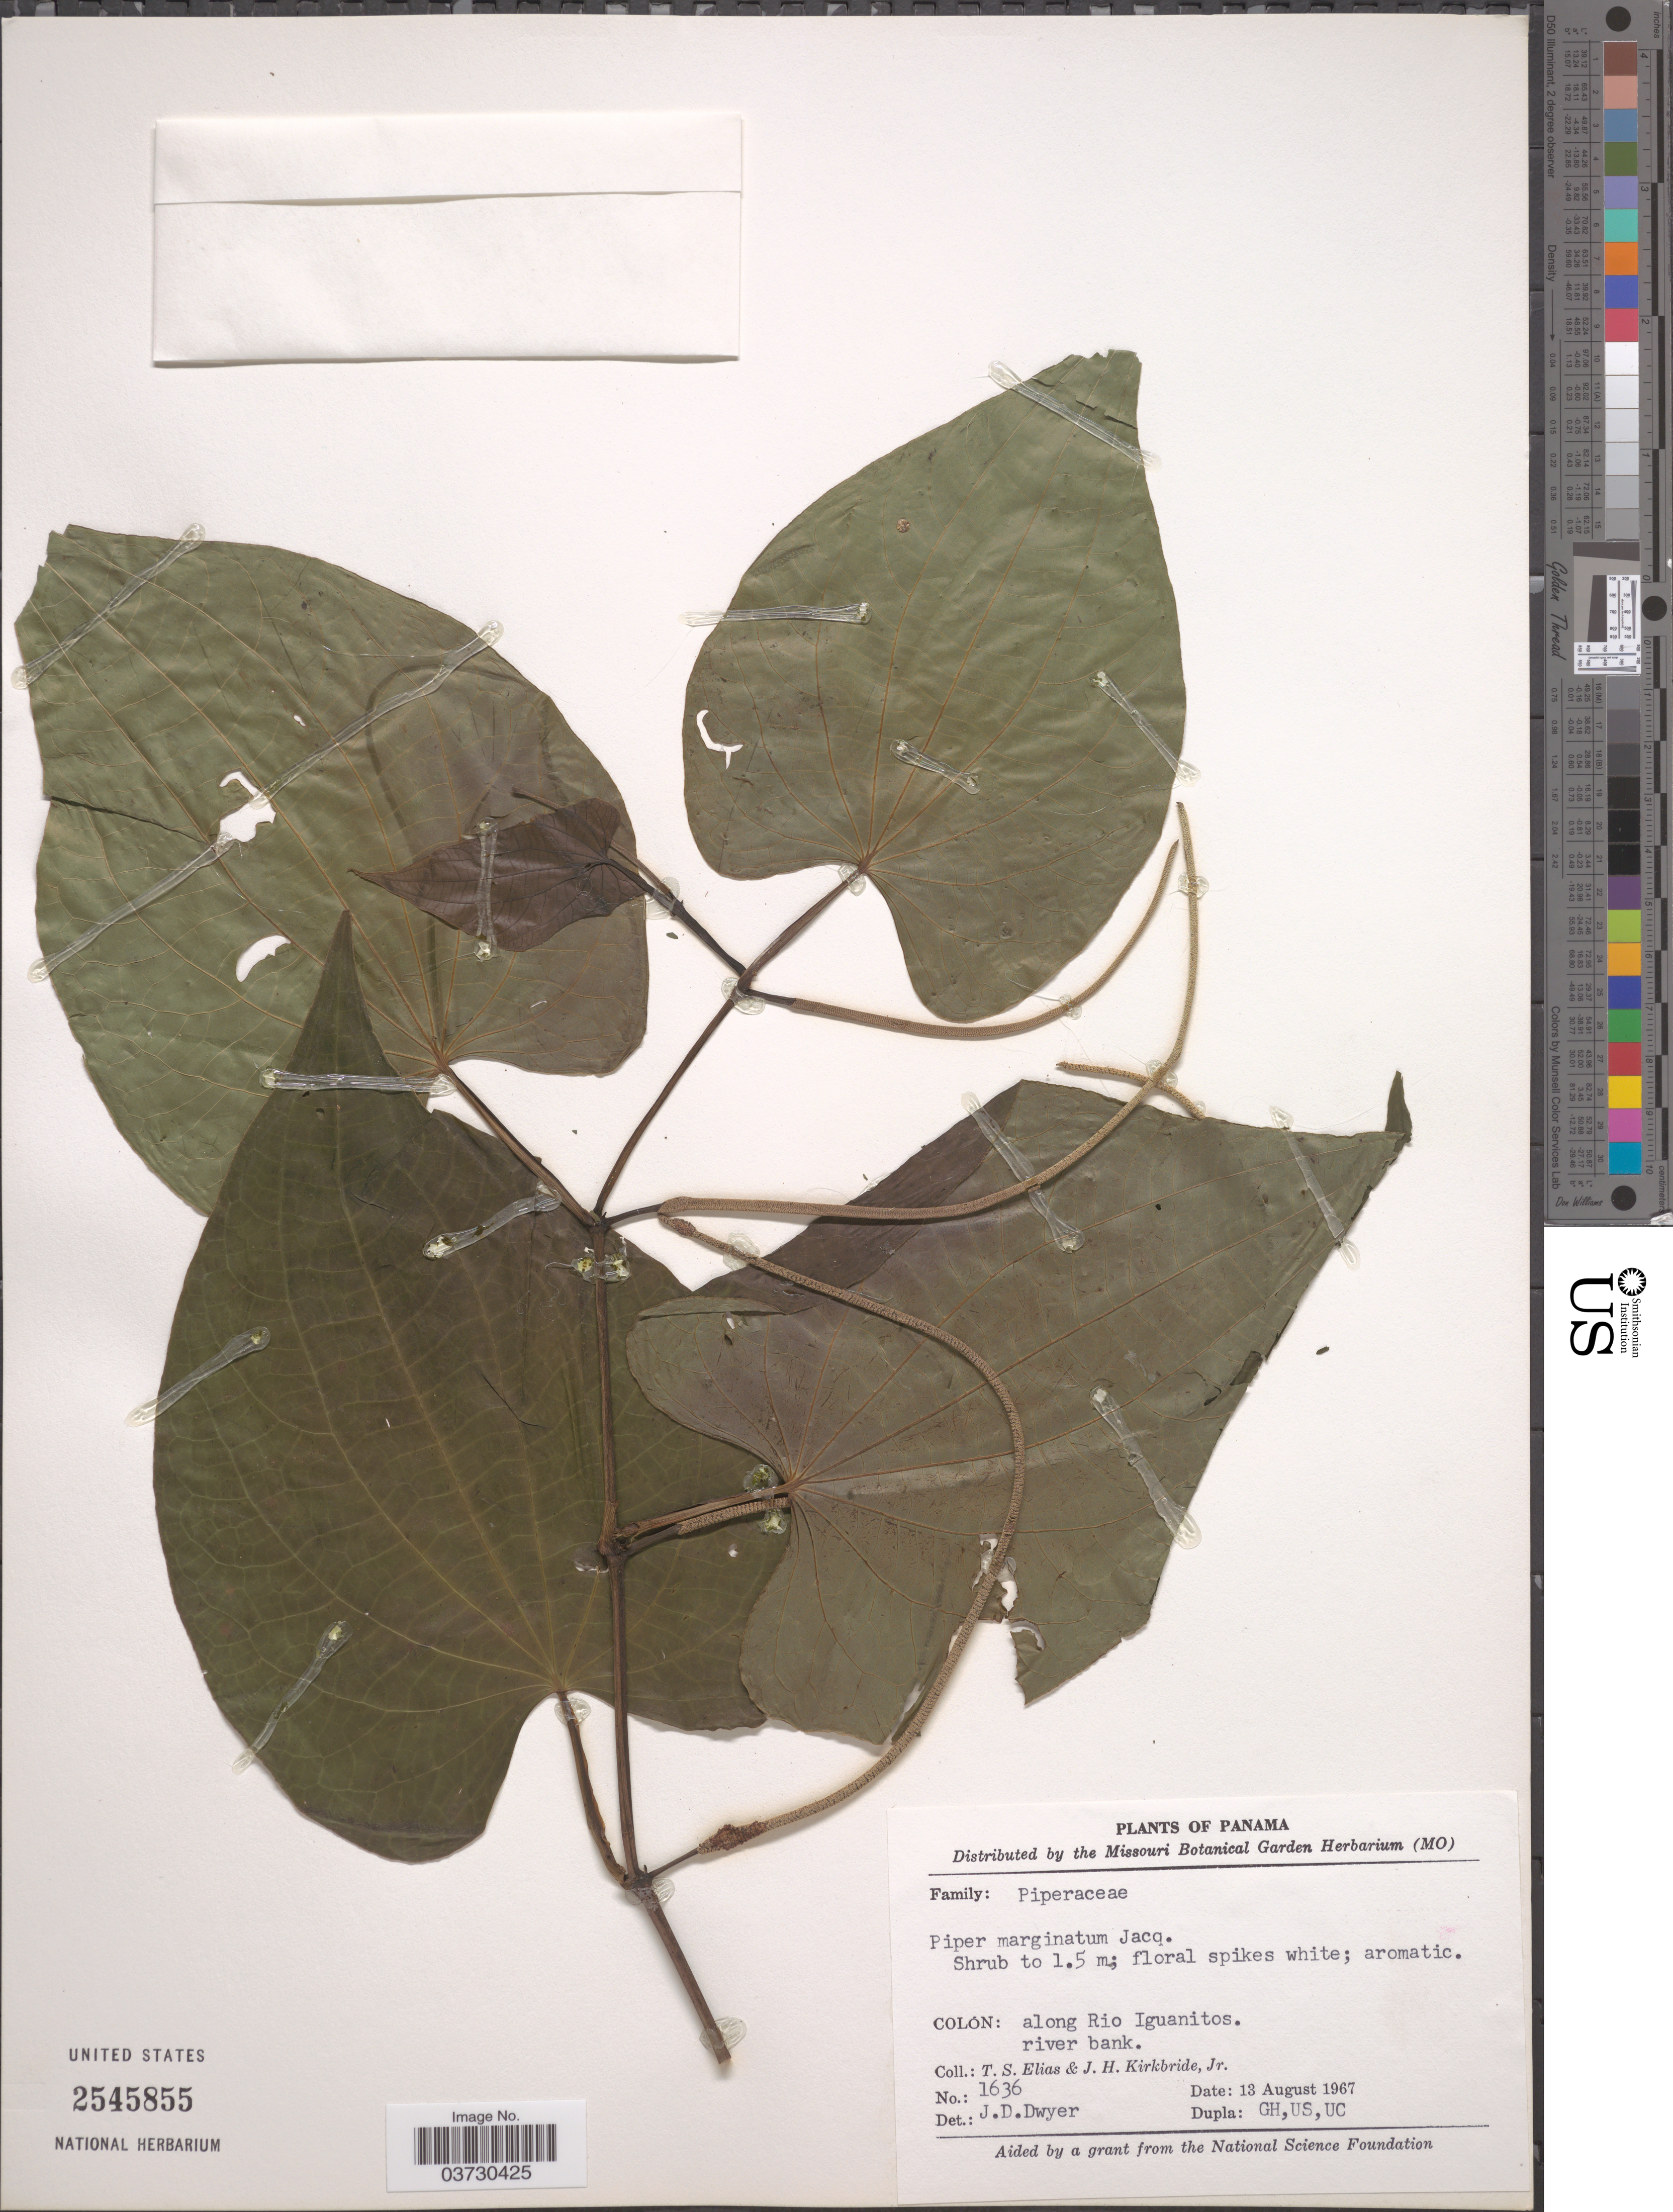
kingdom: Plantae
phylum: Tracheophyta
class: Magnoliopsida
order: Piperales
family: Piperaceae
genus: Piper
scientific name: Piper marginatum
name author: Jacq.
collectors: T. S. Elias & J. H. Kirkbride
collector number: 1636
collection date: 1967-08-13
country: Panama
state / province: Colón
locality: Along Rio Iguanitos.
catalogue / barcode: US 2545855